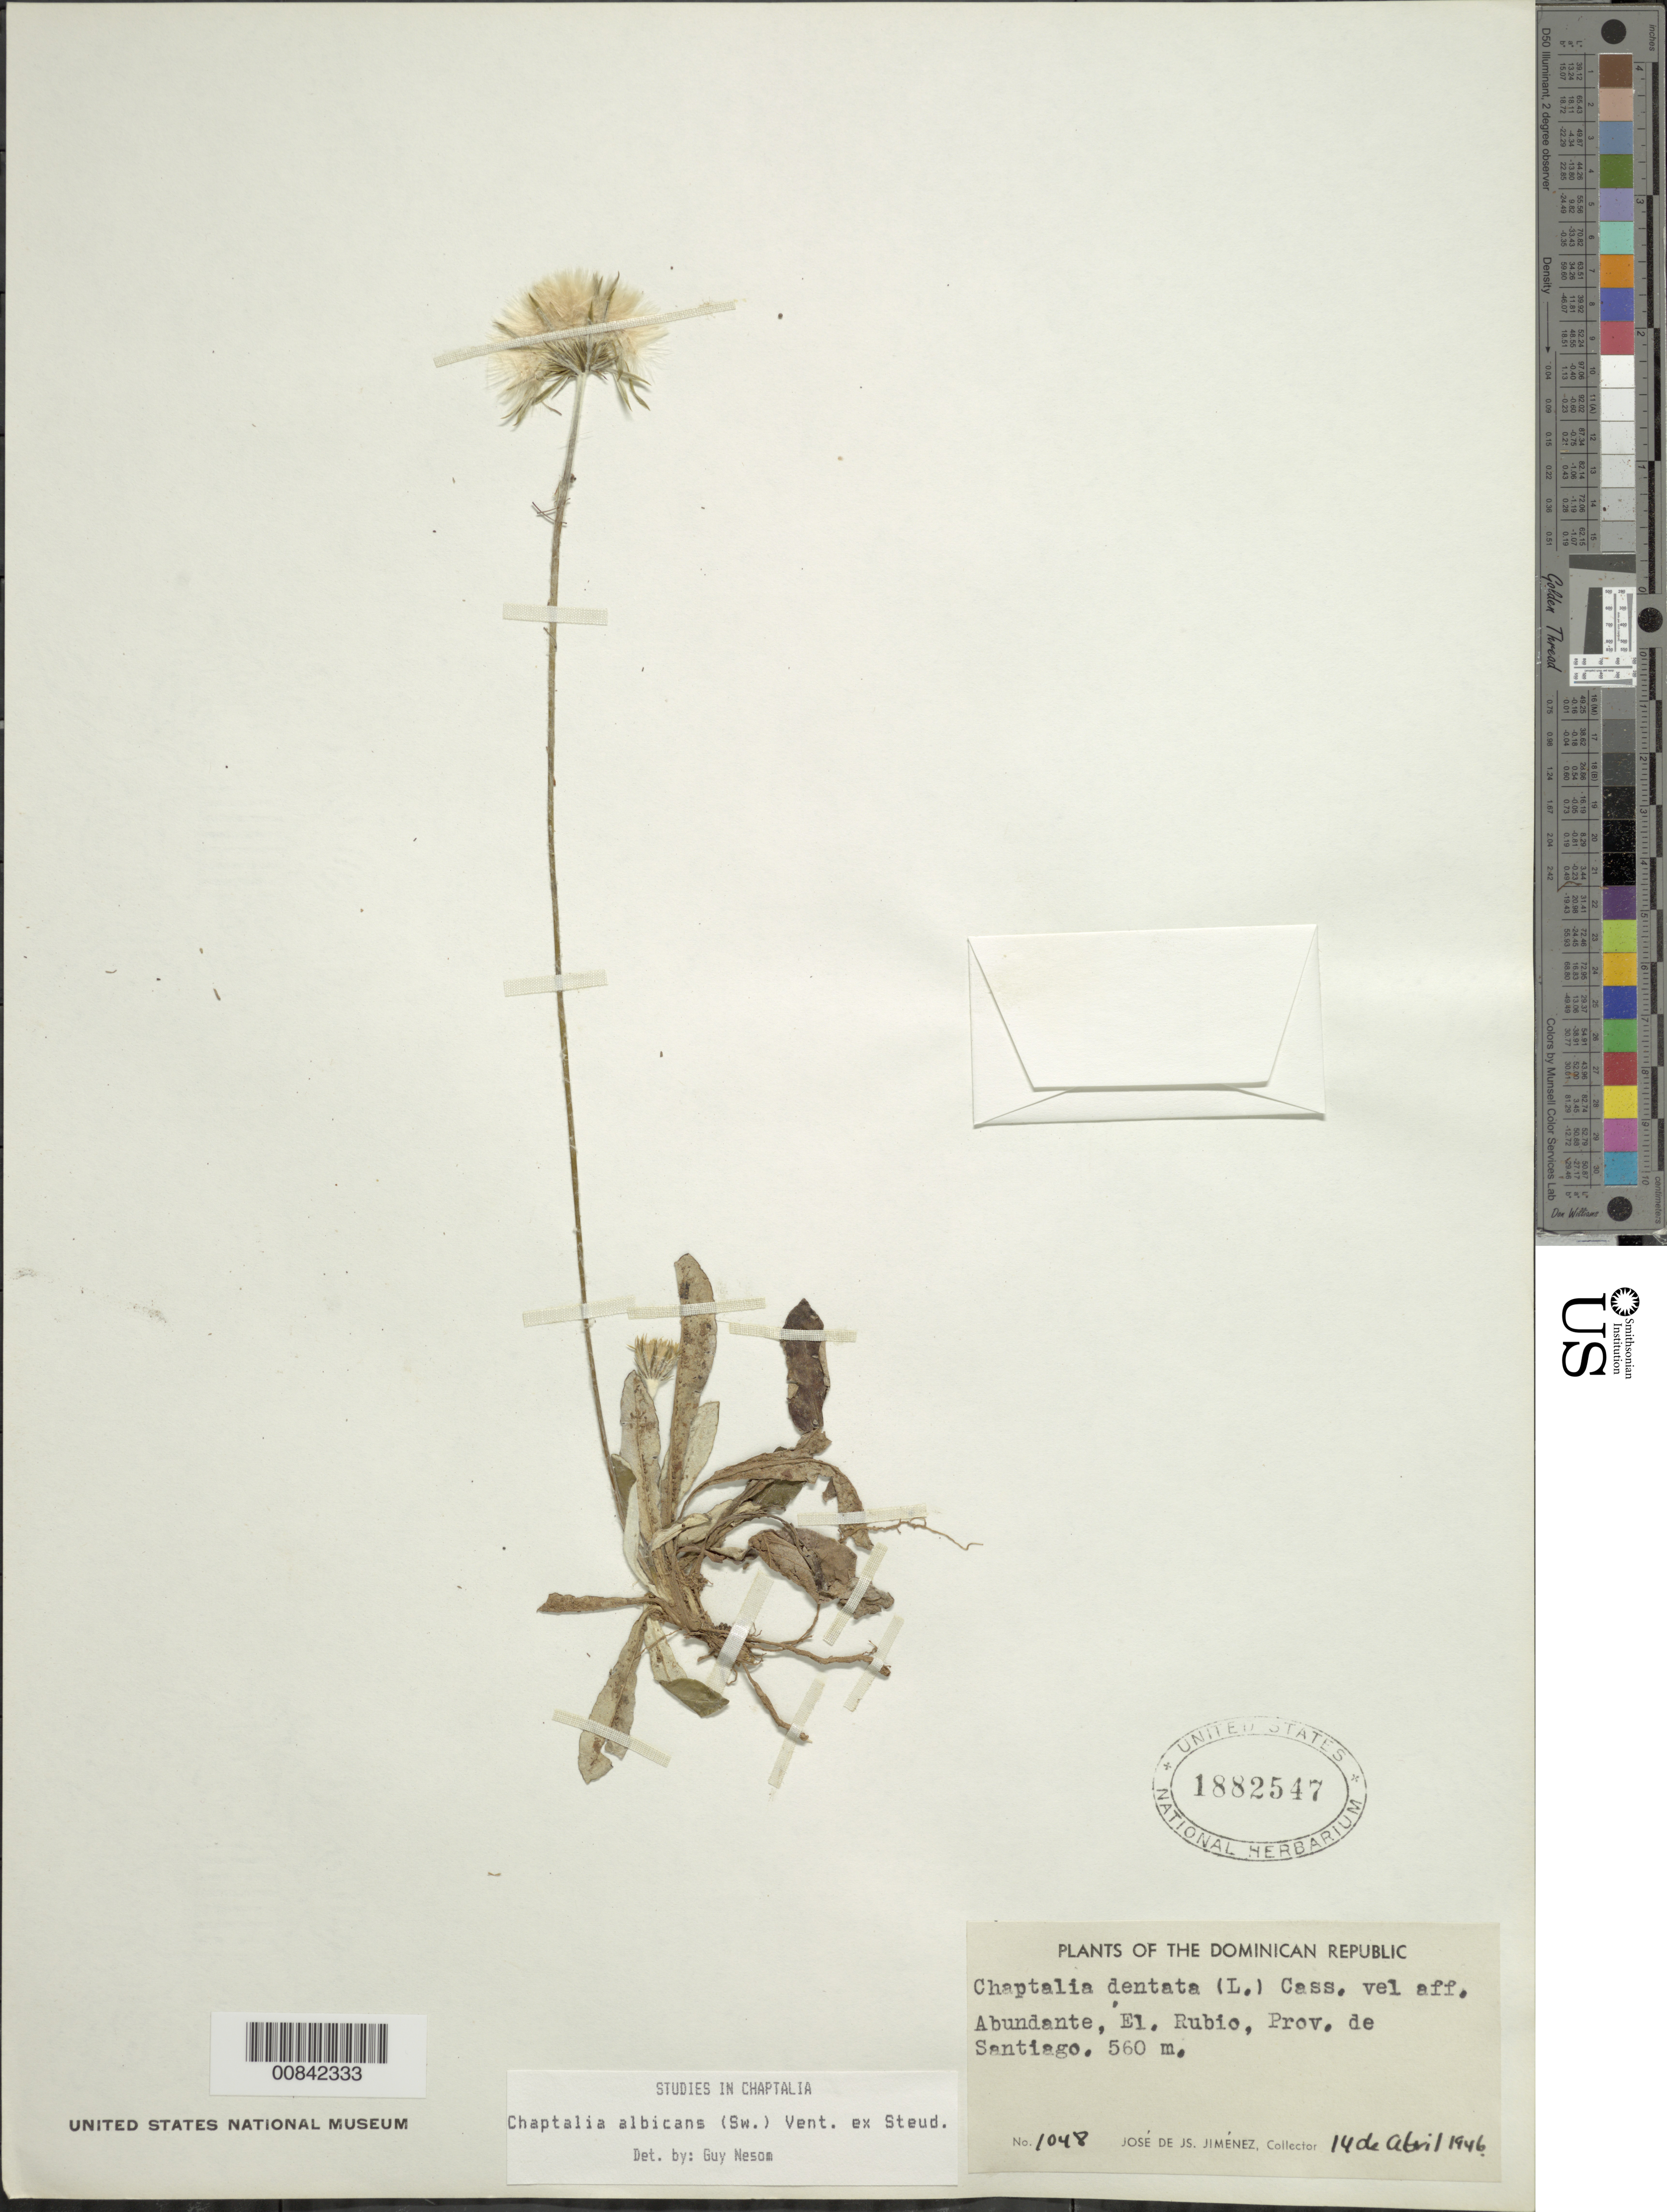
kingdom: Plantae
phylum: Tracheophyta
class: Magnoliopsida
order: Asterales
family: Asteraceae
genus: Chaptalia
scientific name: Chaptalia albicans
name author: (Sw.) Vent. ex B.D. Jacks.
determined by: Nesom, Guy L.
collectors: J. J. Jiménez Almonte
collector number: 1048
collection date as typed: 14 Apr 1946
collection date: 1946-04-14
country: Dominican Republic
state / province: Santiago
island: Hispaniola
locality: El Rubio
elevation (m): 560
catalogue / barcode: US 1882547